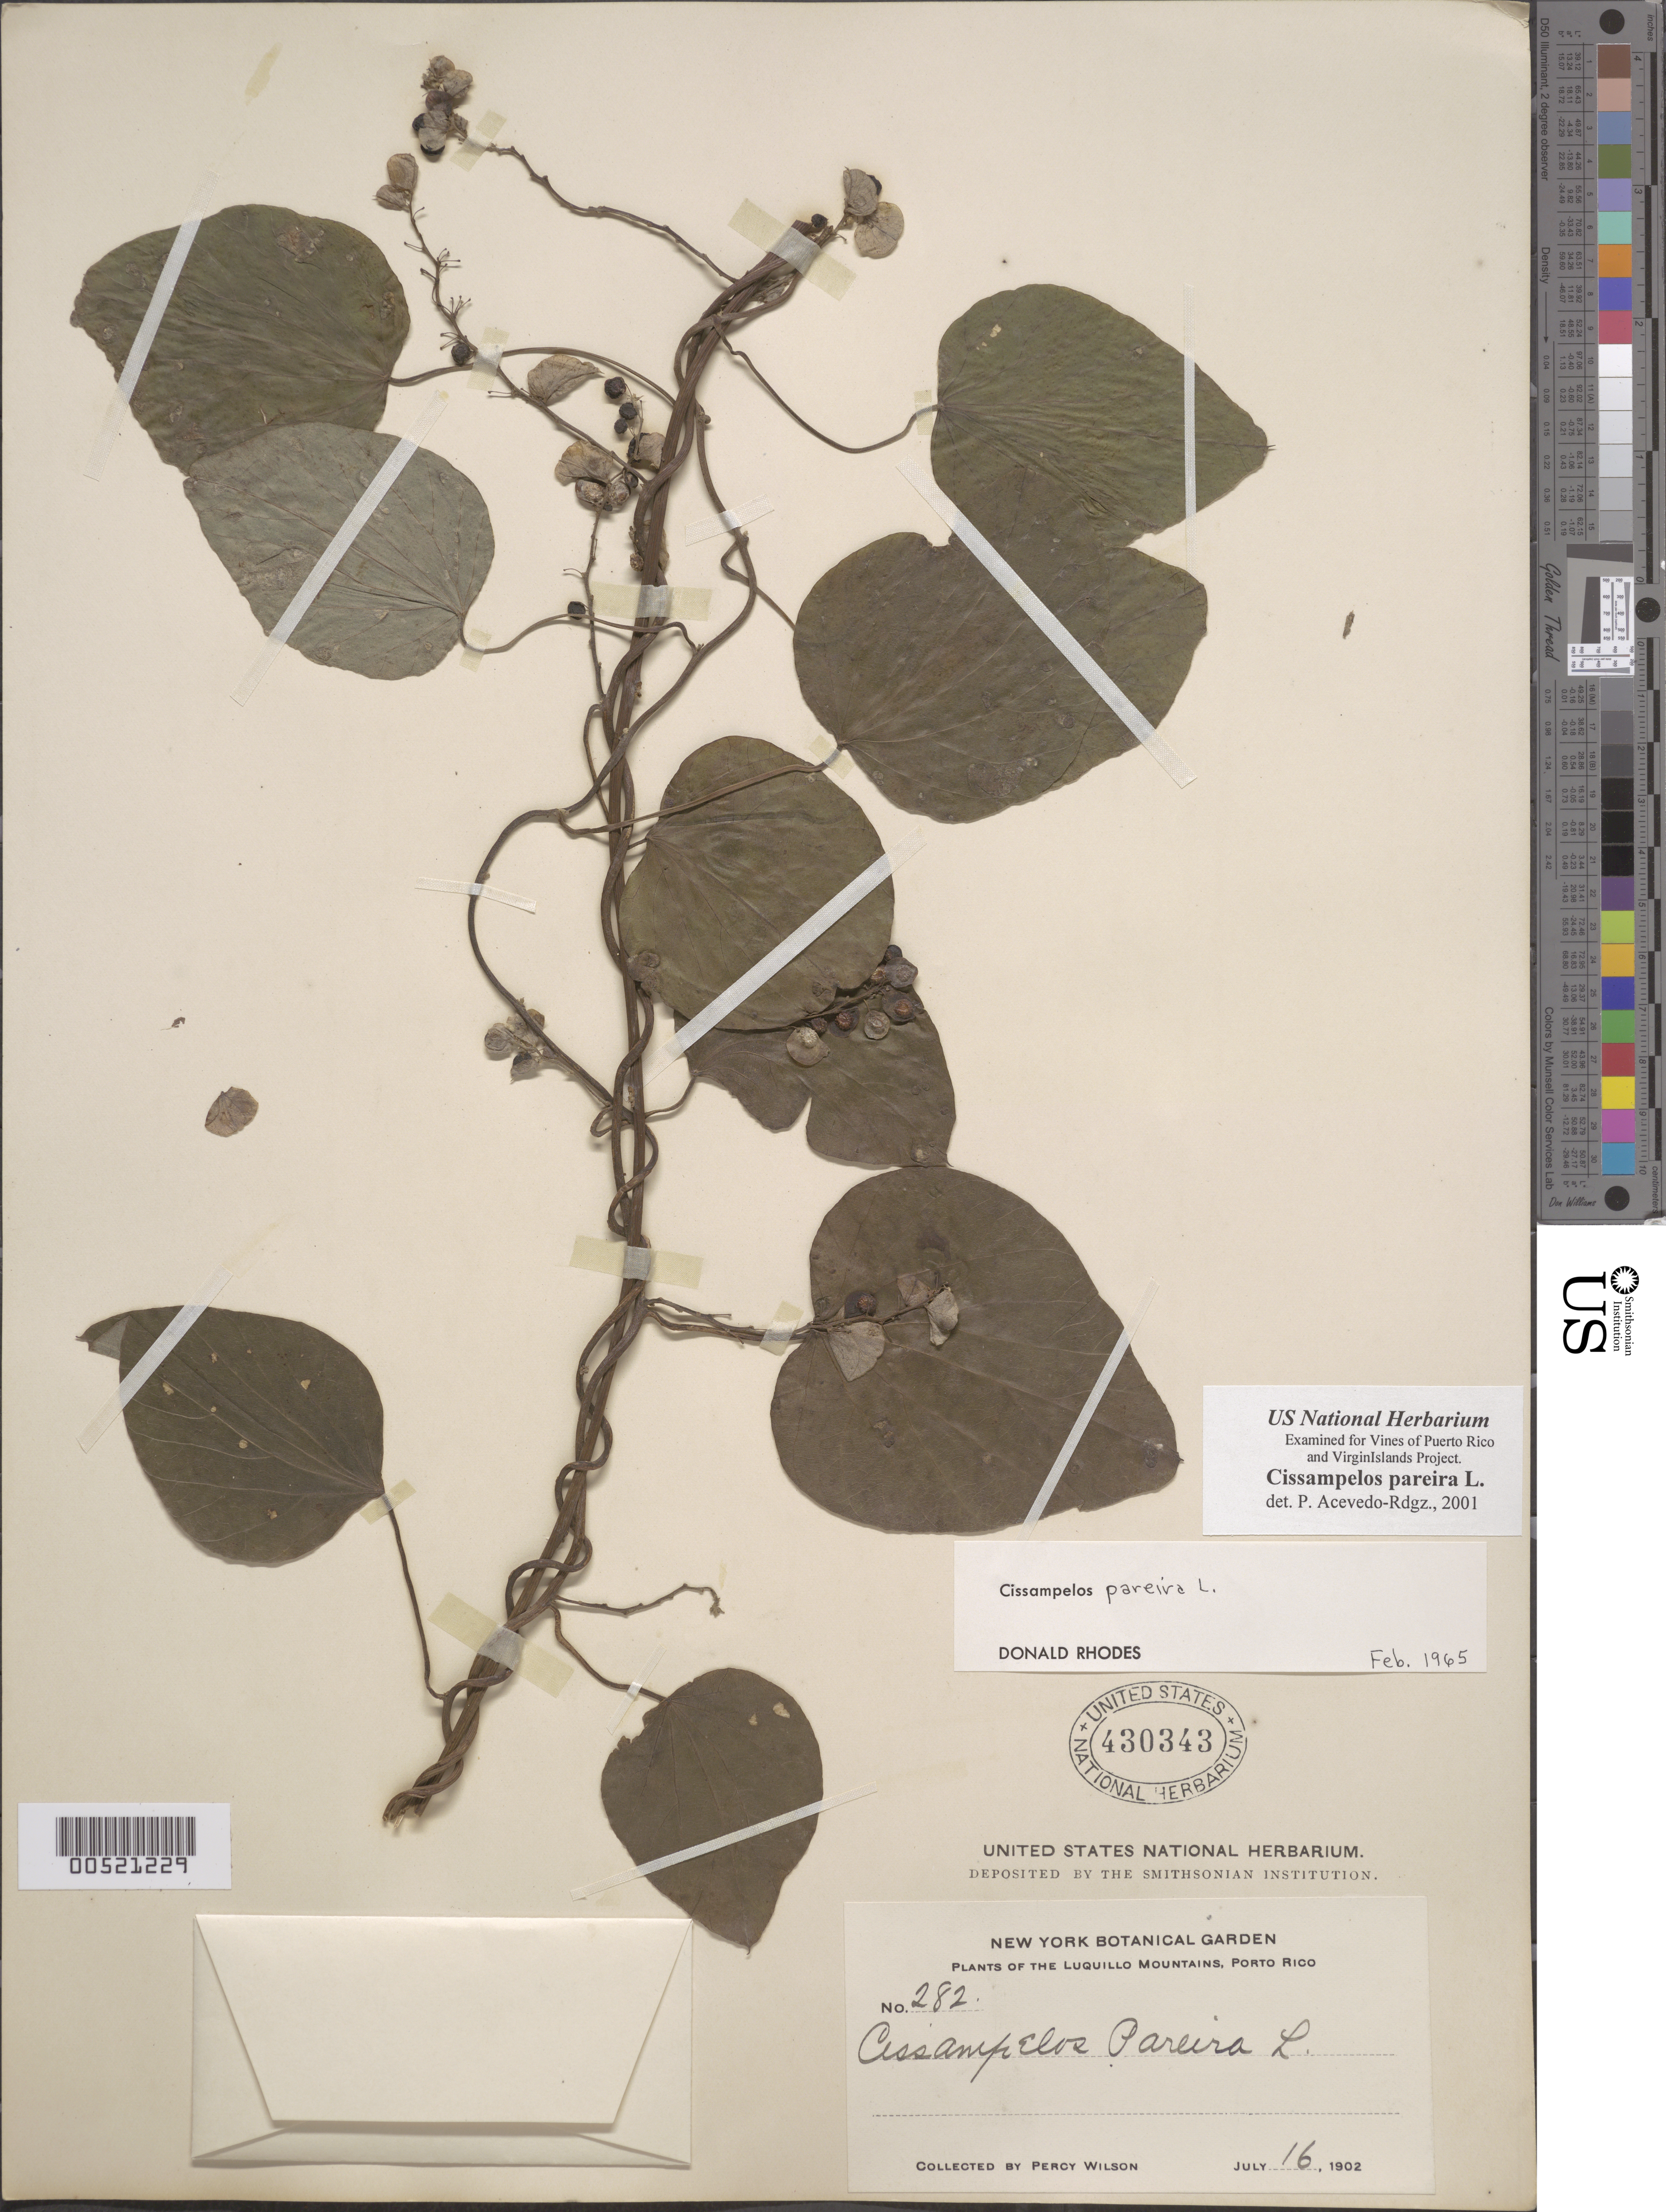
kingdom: Plantae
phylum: Tracheophyta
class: Magnoliopsida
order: Ranunculales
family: Menispermaceae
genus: Cissampelos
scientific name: Cissampelos pareira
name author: L.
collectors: P. Wilson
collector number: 282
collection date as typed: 16 Jul 1902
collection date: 1902-07-16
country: Puerto Rico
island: Greater Antilles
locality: Luquillo Mountains.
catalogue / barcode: US 430343